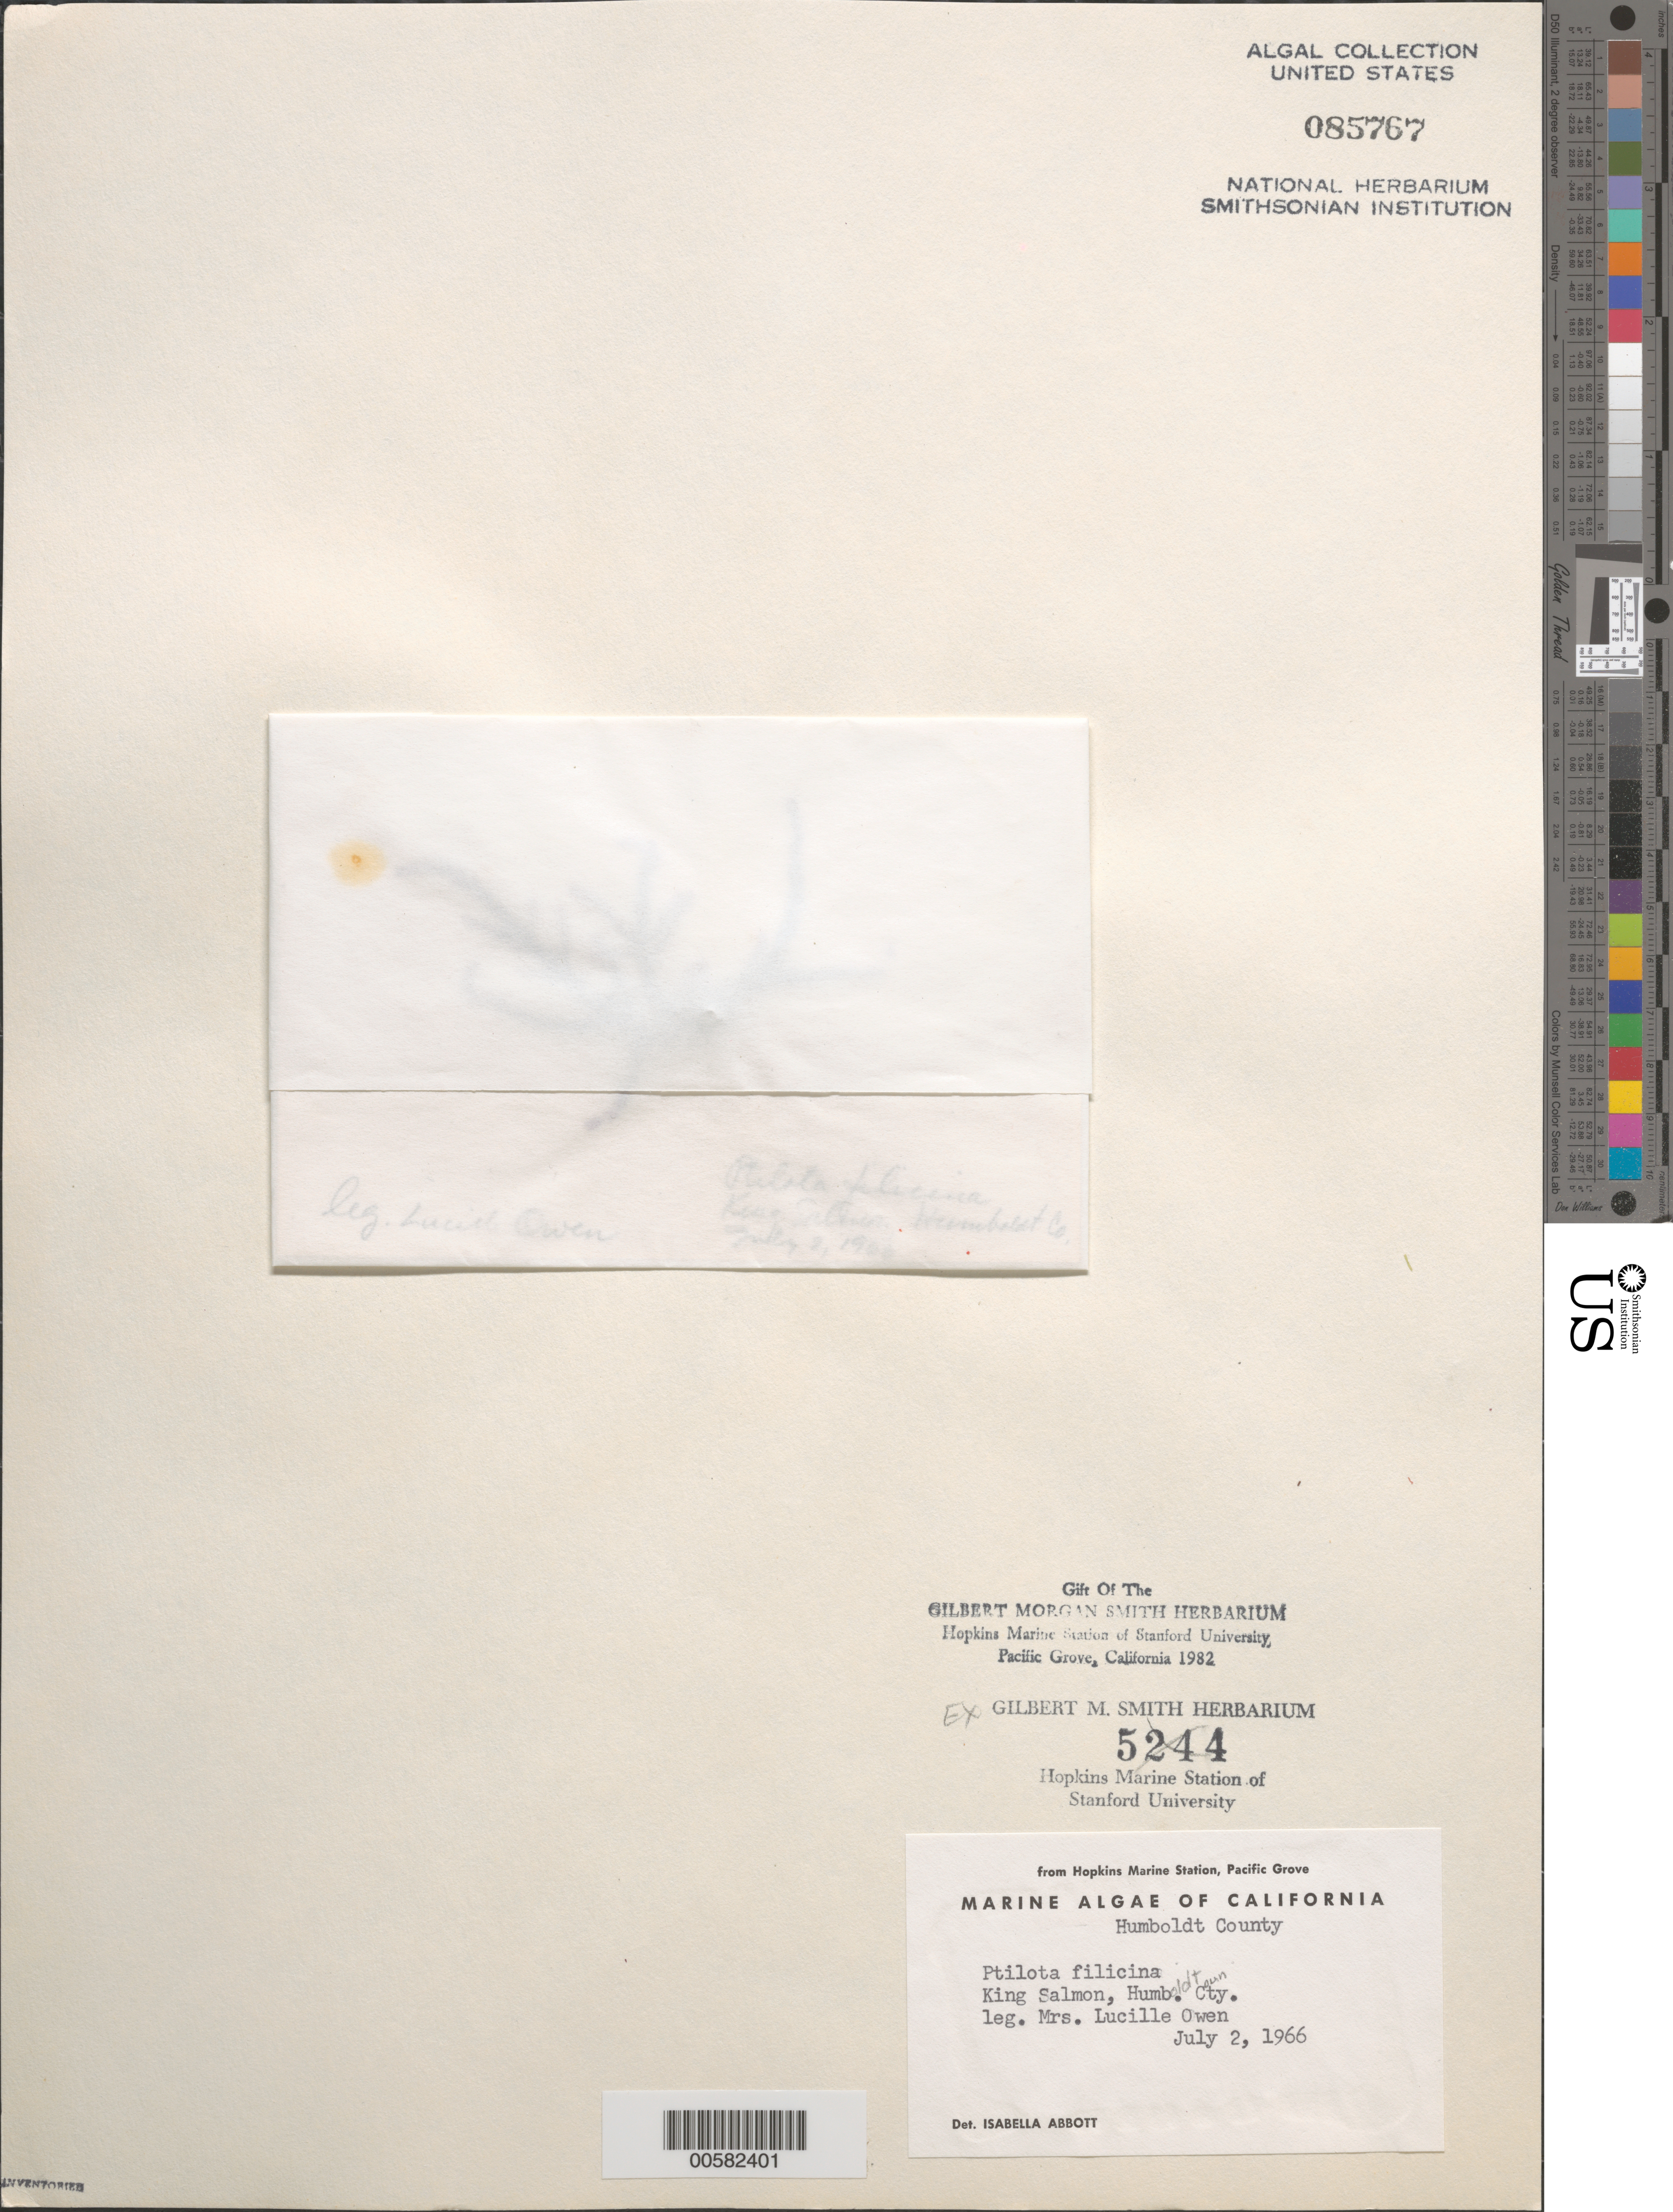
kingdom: Plantae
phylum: Rhodophyta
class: Florideophyceae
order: Ceramiales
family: Wrangeliaceae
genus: Ptilota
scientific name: Ptilota filicina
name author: J. Agardh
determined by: Abbott, Isabella A.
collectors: L. Owen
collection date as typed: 02 Jul 1966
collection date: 1966-07-02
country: United States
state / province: California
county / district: Humboldt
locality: King Salmon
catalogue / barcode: US 85767